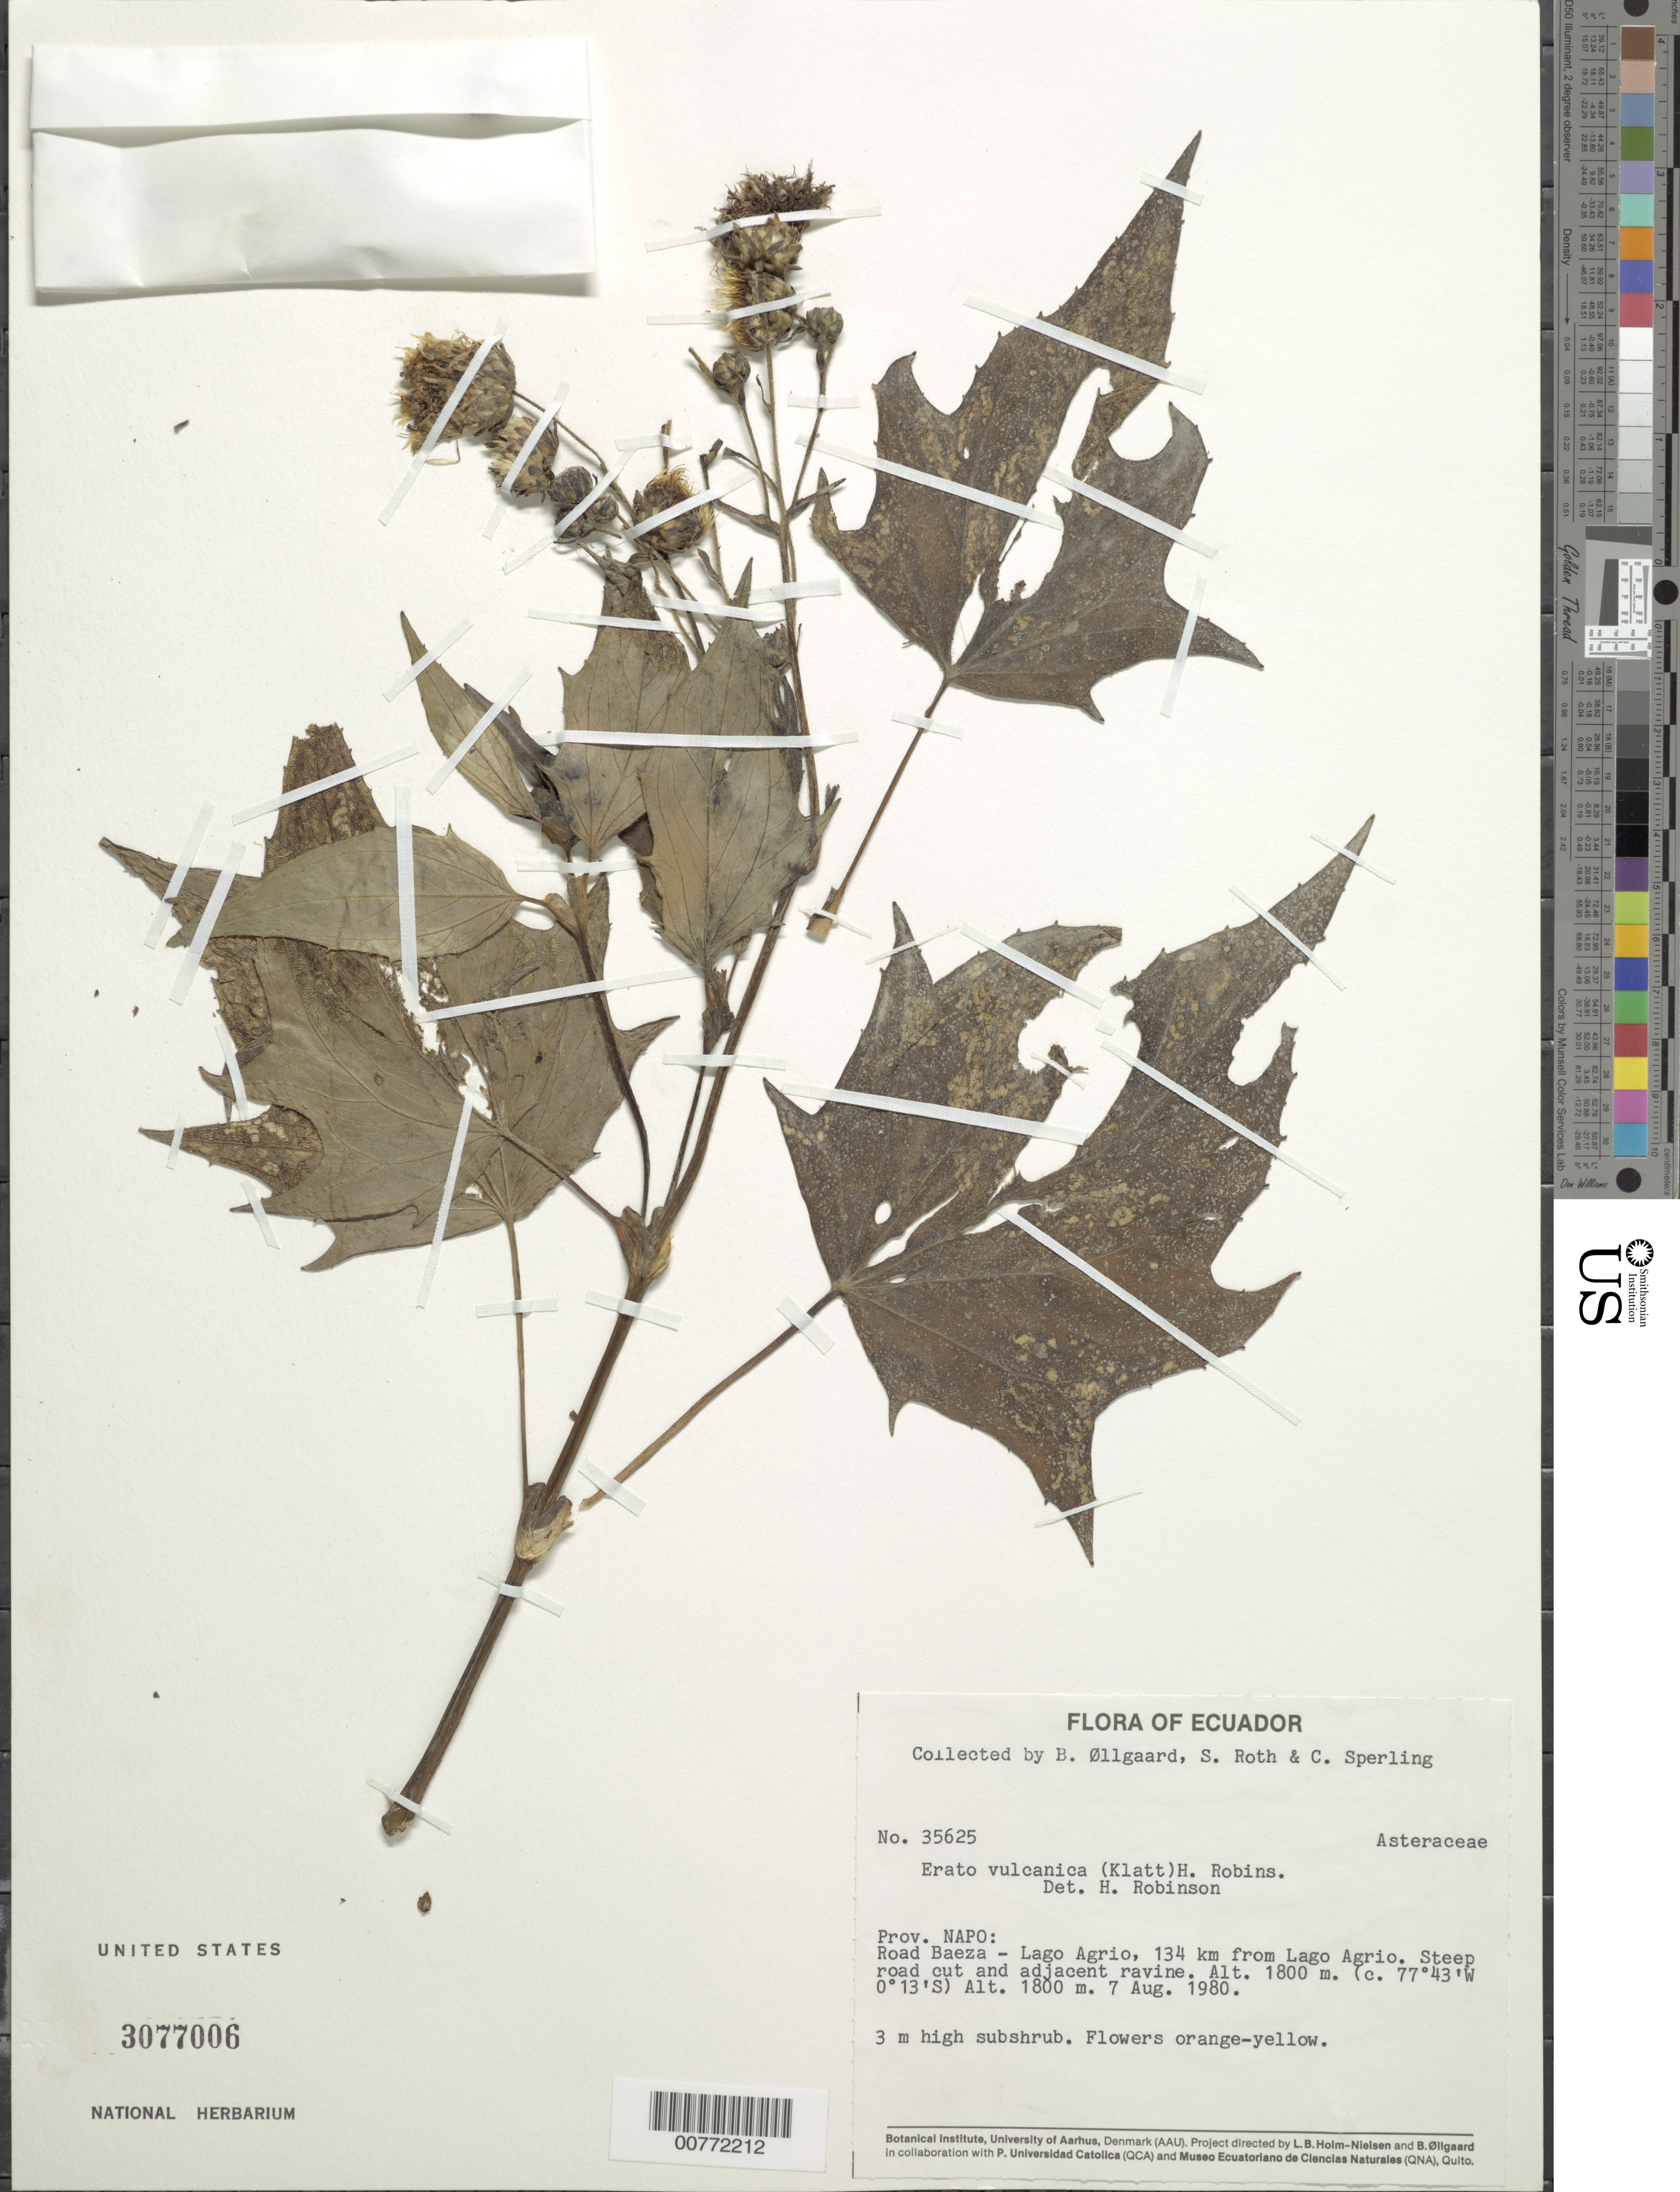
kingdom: Plantae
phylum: Tracheophyta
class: Magnoliopsida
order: Asterales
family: Asteraceae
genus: Erato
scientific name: Erato vulcanica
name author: (Klatt) H. Rob.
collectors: B. Øllgaard, S. Roth & C. Sperling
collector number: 35625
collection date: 1980-08-07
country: Ecuador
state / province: Napo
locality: Prov. Napo: Road Baeza-Lago Agrio, 134 km from Lago Agrio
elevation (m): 1800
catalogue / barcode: US 3077006